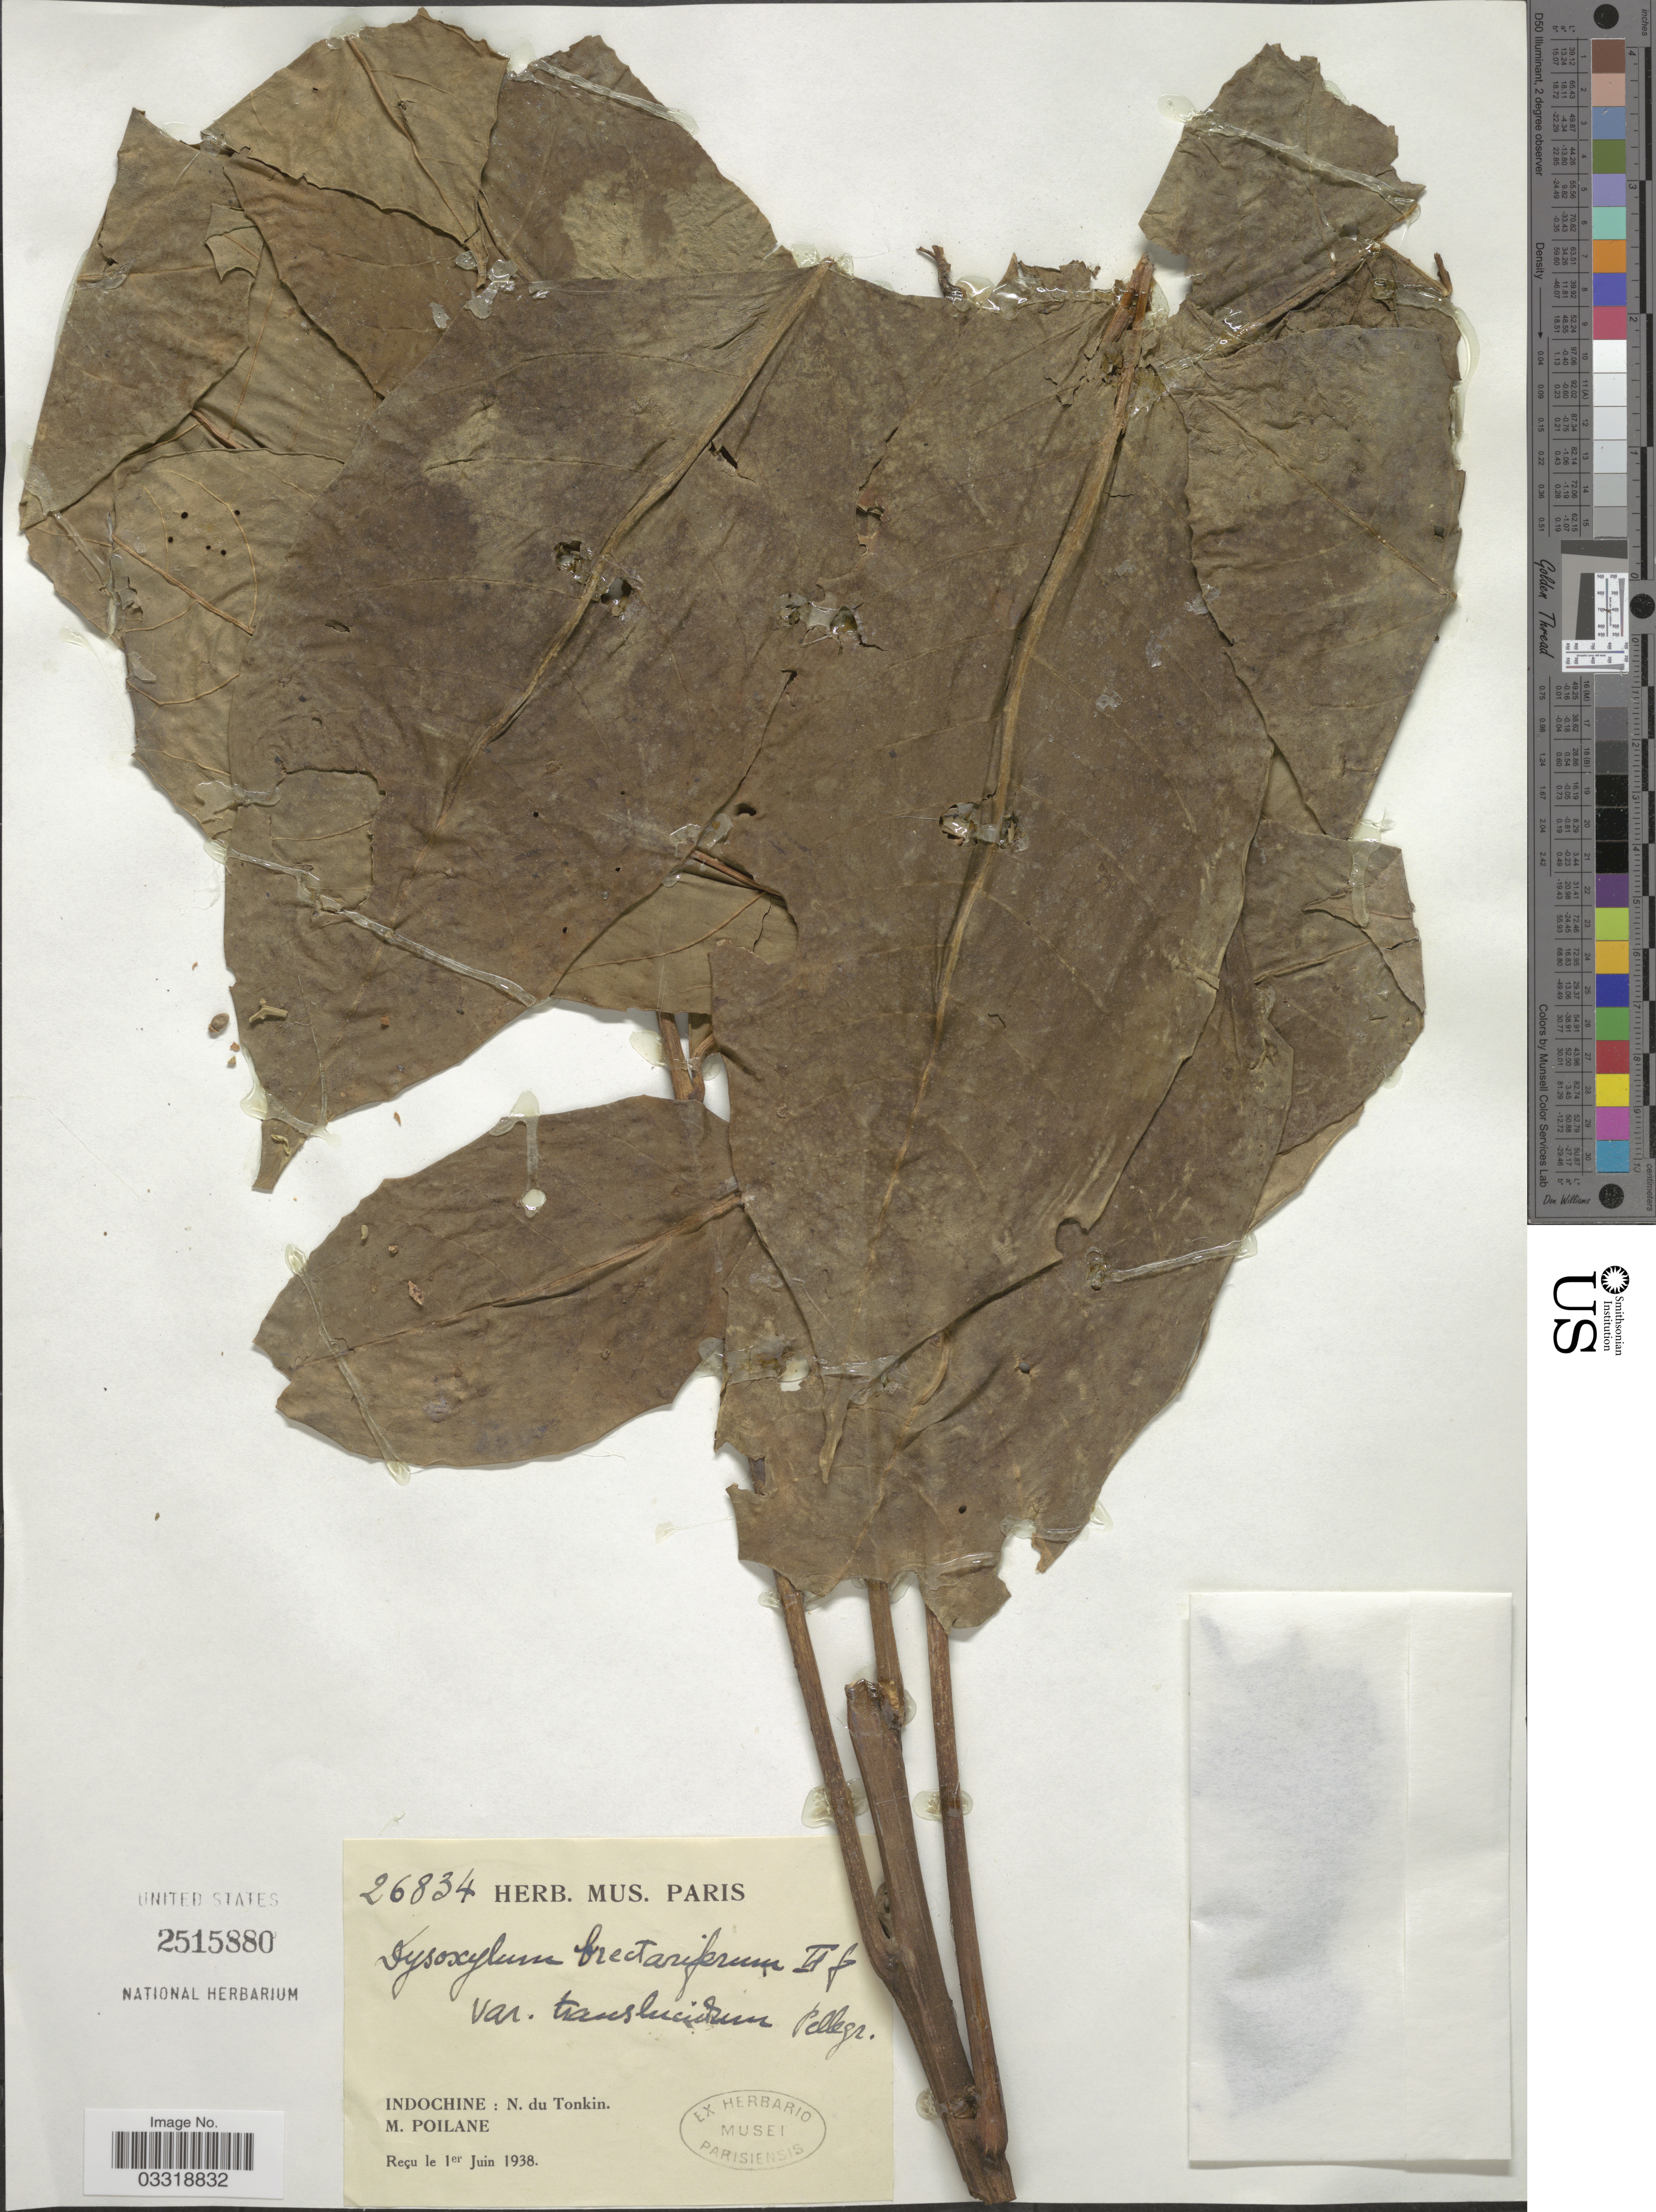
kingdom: Plantae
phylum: Tracheophyta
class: Magnoliopsida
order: Sapindales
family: Meliaceae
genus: Dysoxylum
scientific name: Dysoxylum gotadhora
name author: (Buch.-Ham.) Mabb.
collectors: M. Poilane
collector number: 26834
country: Vietnam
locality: Indochine: N. du Tonkin.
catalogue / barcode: US 2515880